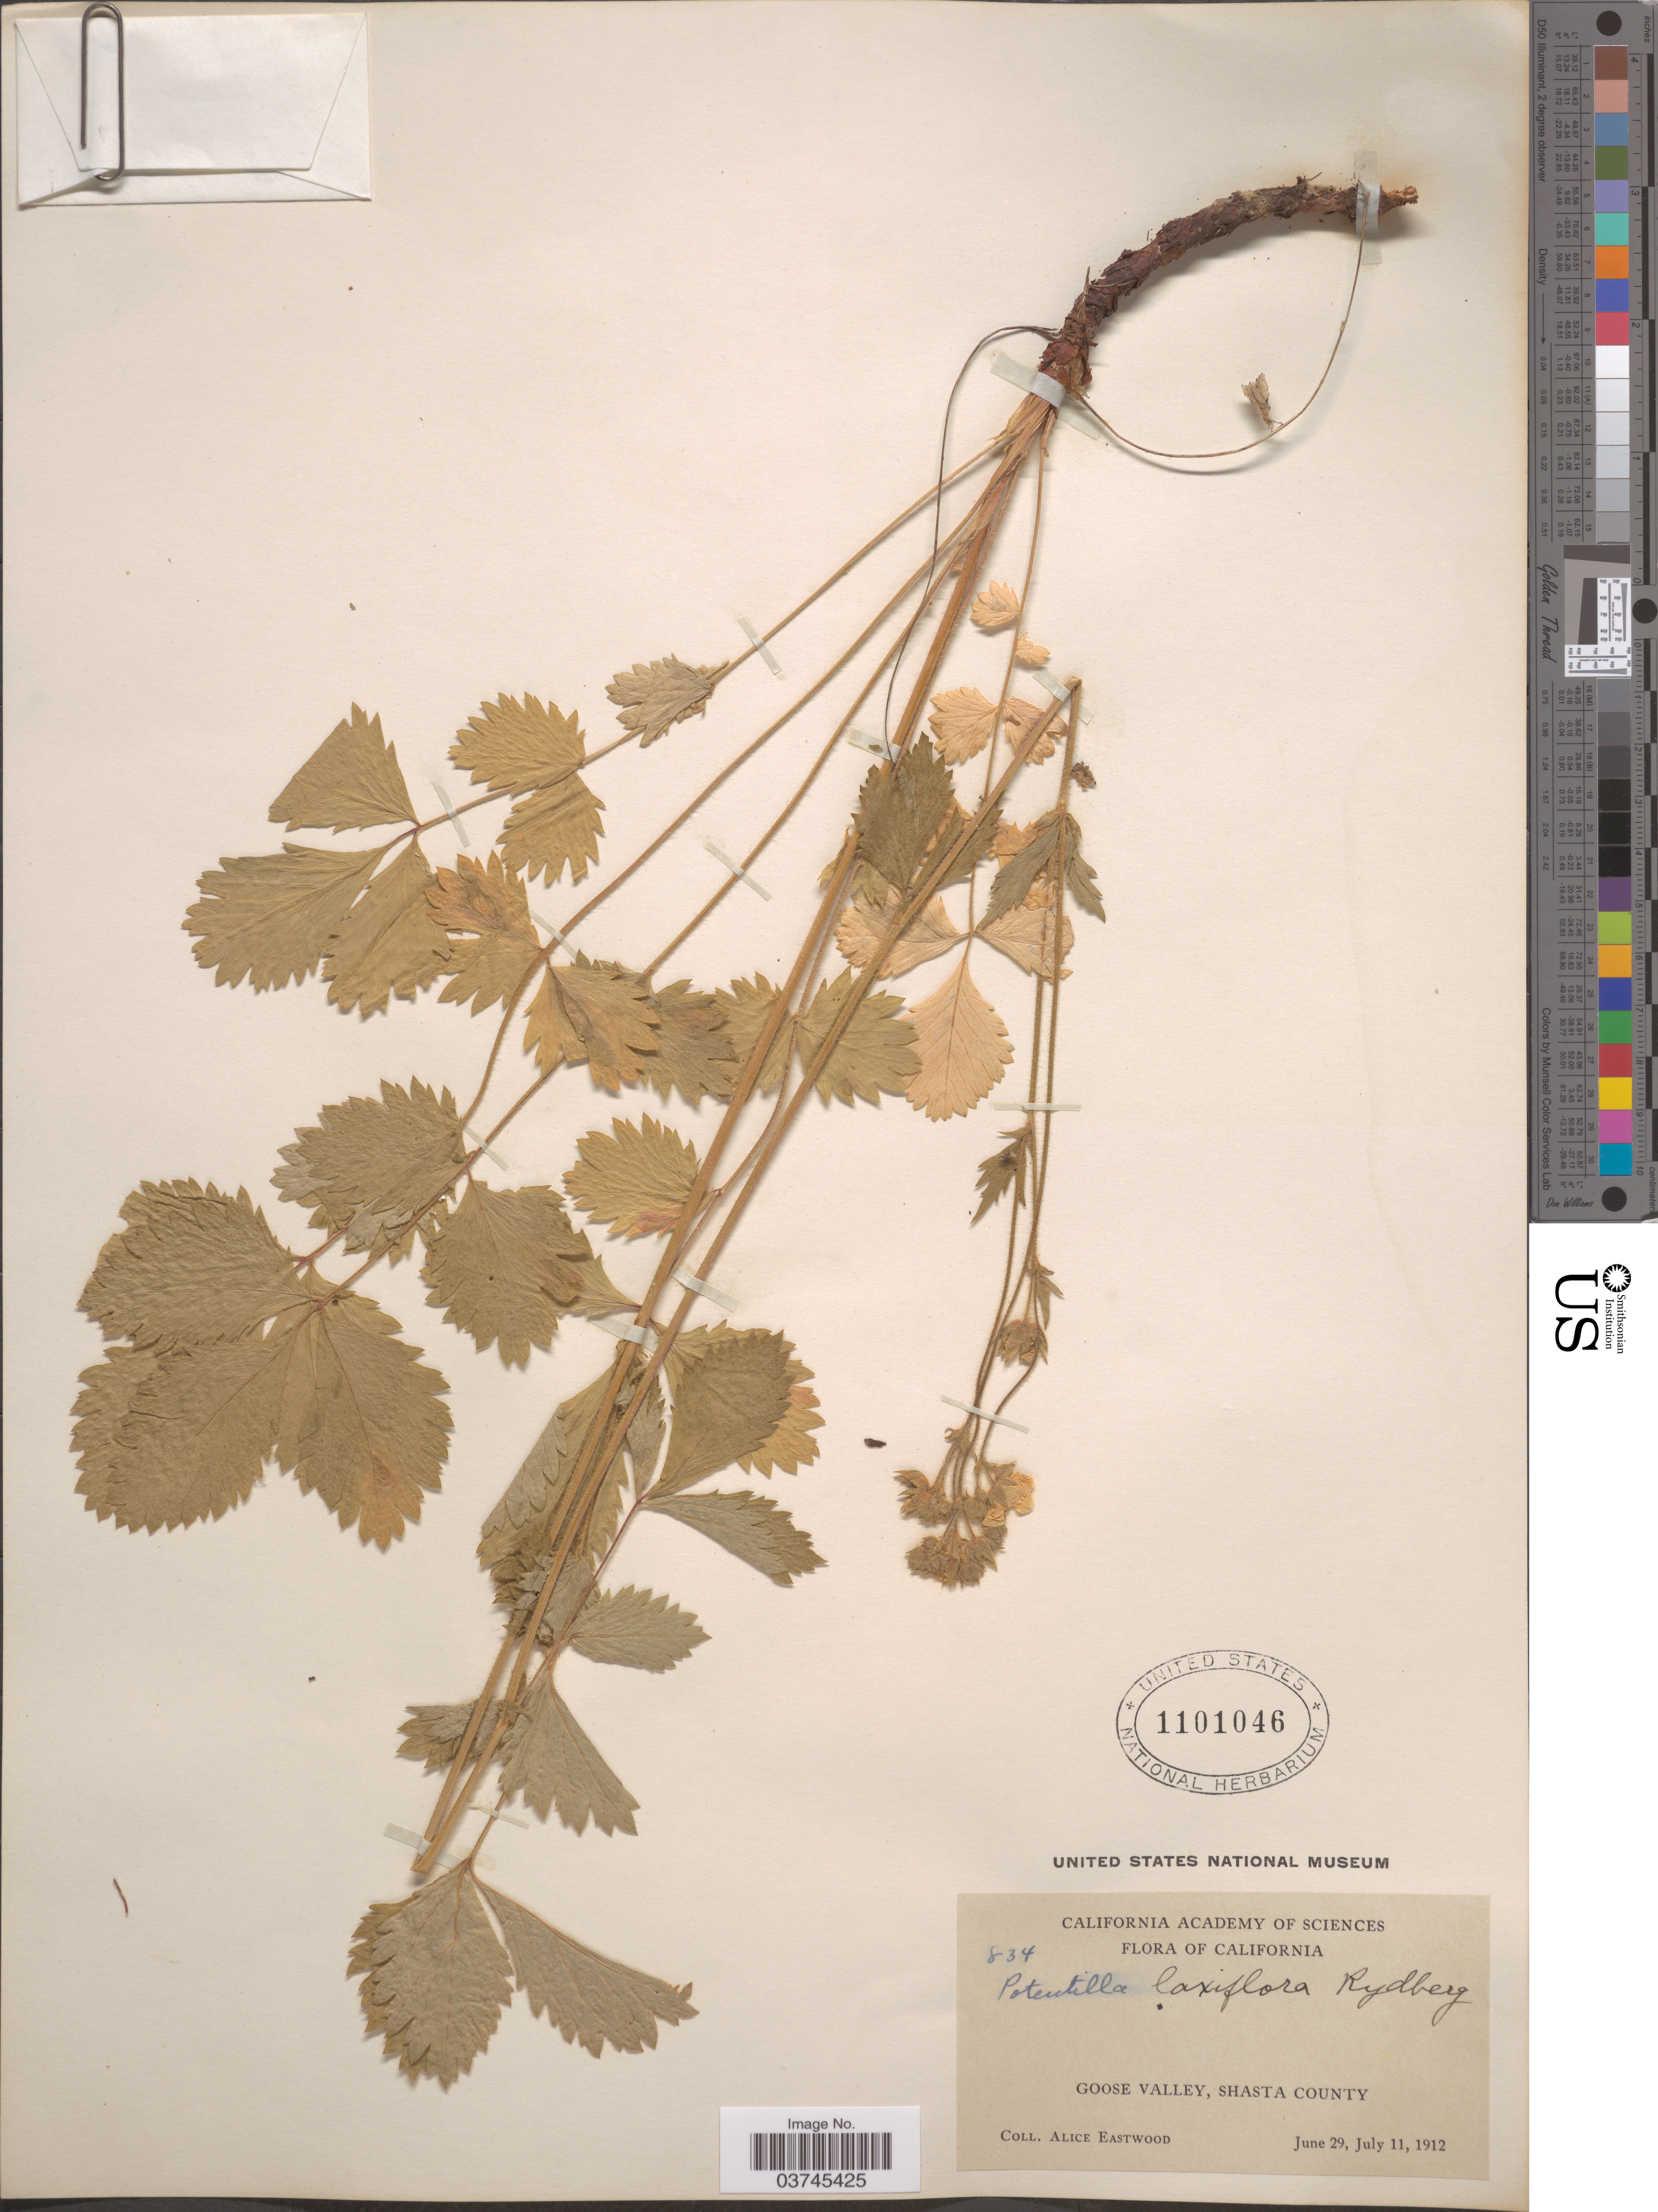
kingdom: Plantae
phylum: Tracheophyta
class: Magnoliopsida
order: Rosales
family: Rosaceae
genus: Drymocallis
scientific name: Drymocallis hansenii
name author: (Greene) Rydb.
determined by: (UCJEPS database)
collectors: A. Eastwood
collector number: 834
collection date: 1912-06-29/1912-07-11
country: United States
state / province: California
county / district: Shasta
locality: Goose Valley, Shasta County.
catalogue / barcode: US 1101046